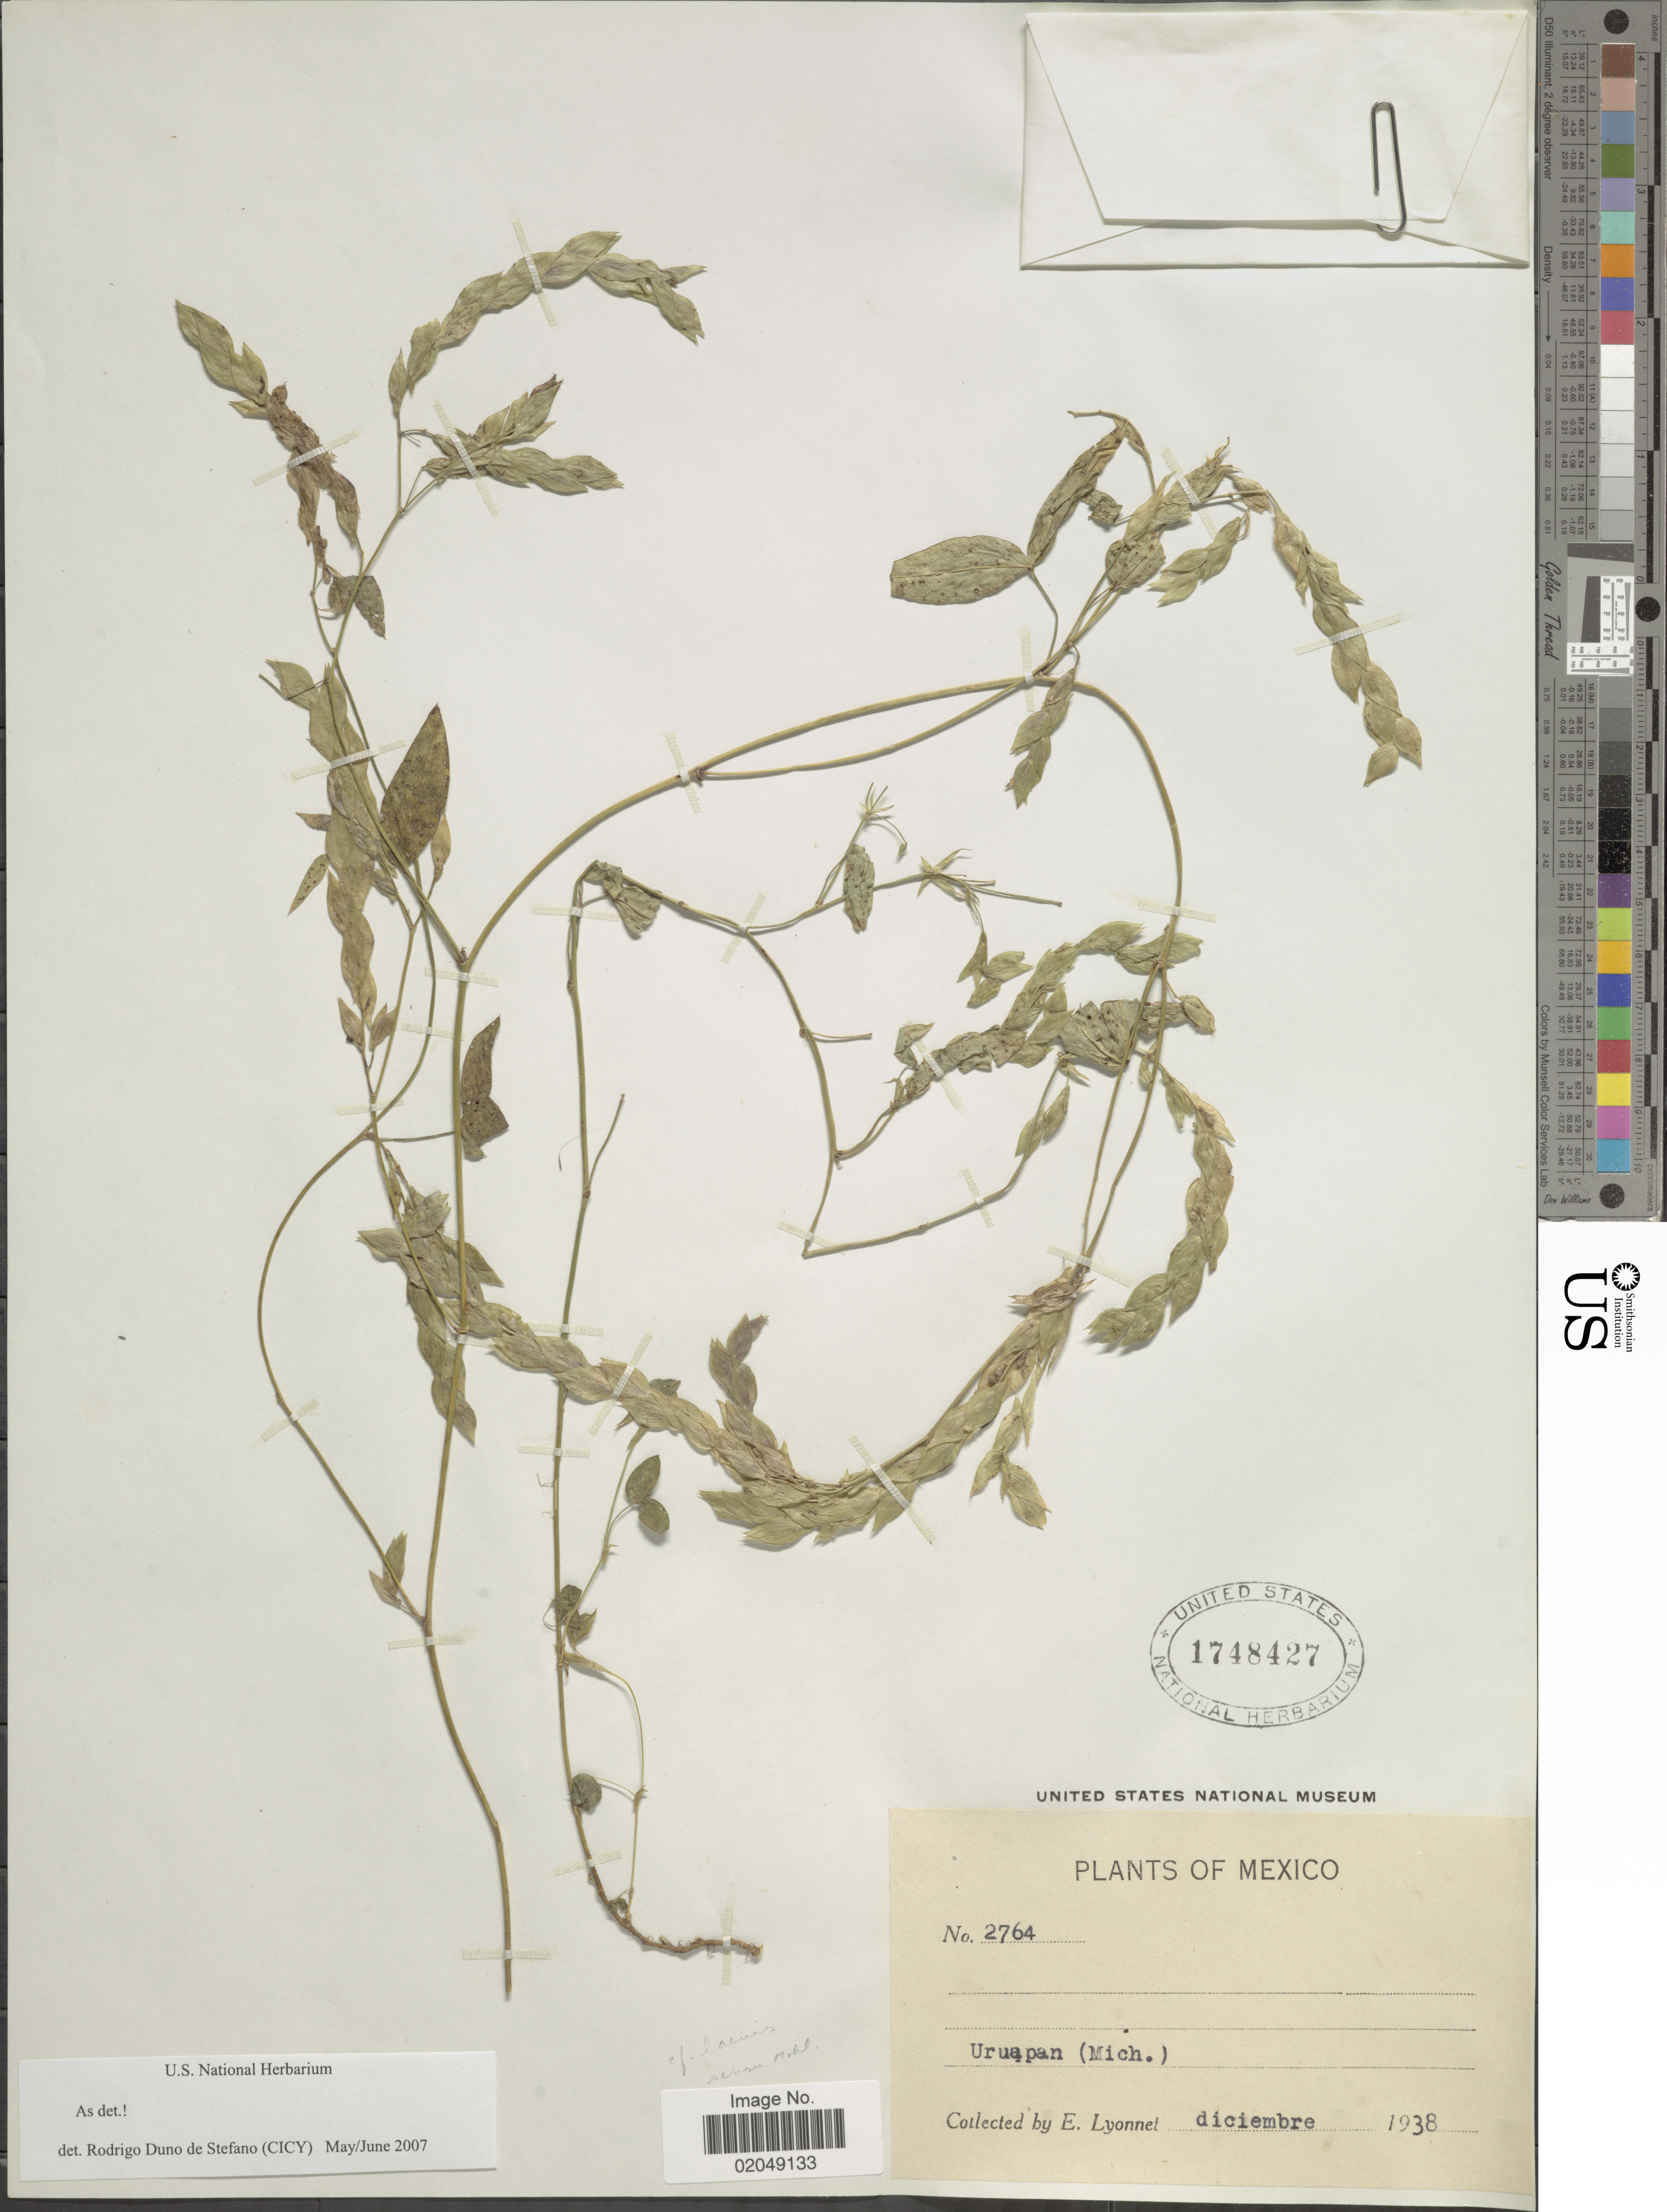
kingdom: Plantae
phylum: Tracheophyta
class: Magnoliopsida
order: Fabales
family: Fabaceae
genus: Zornia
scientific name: Zornia laevis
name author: Cham. & Schltdl.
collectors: E. Lyonnet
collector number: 2764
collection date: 1938-12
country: Mexico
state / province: Michoacán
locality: Uruapan (Mich.)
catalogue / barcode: US 1748427